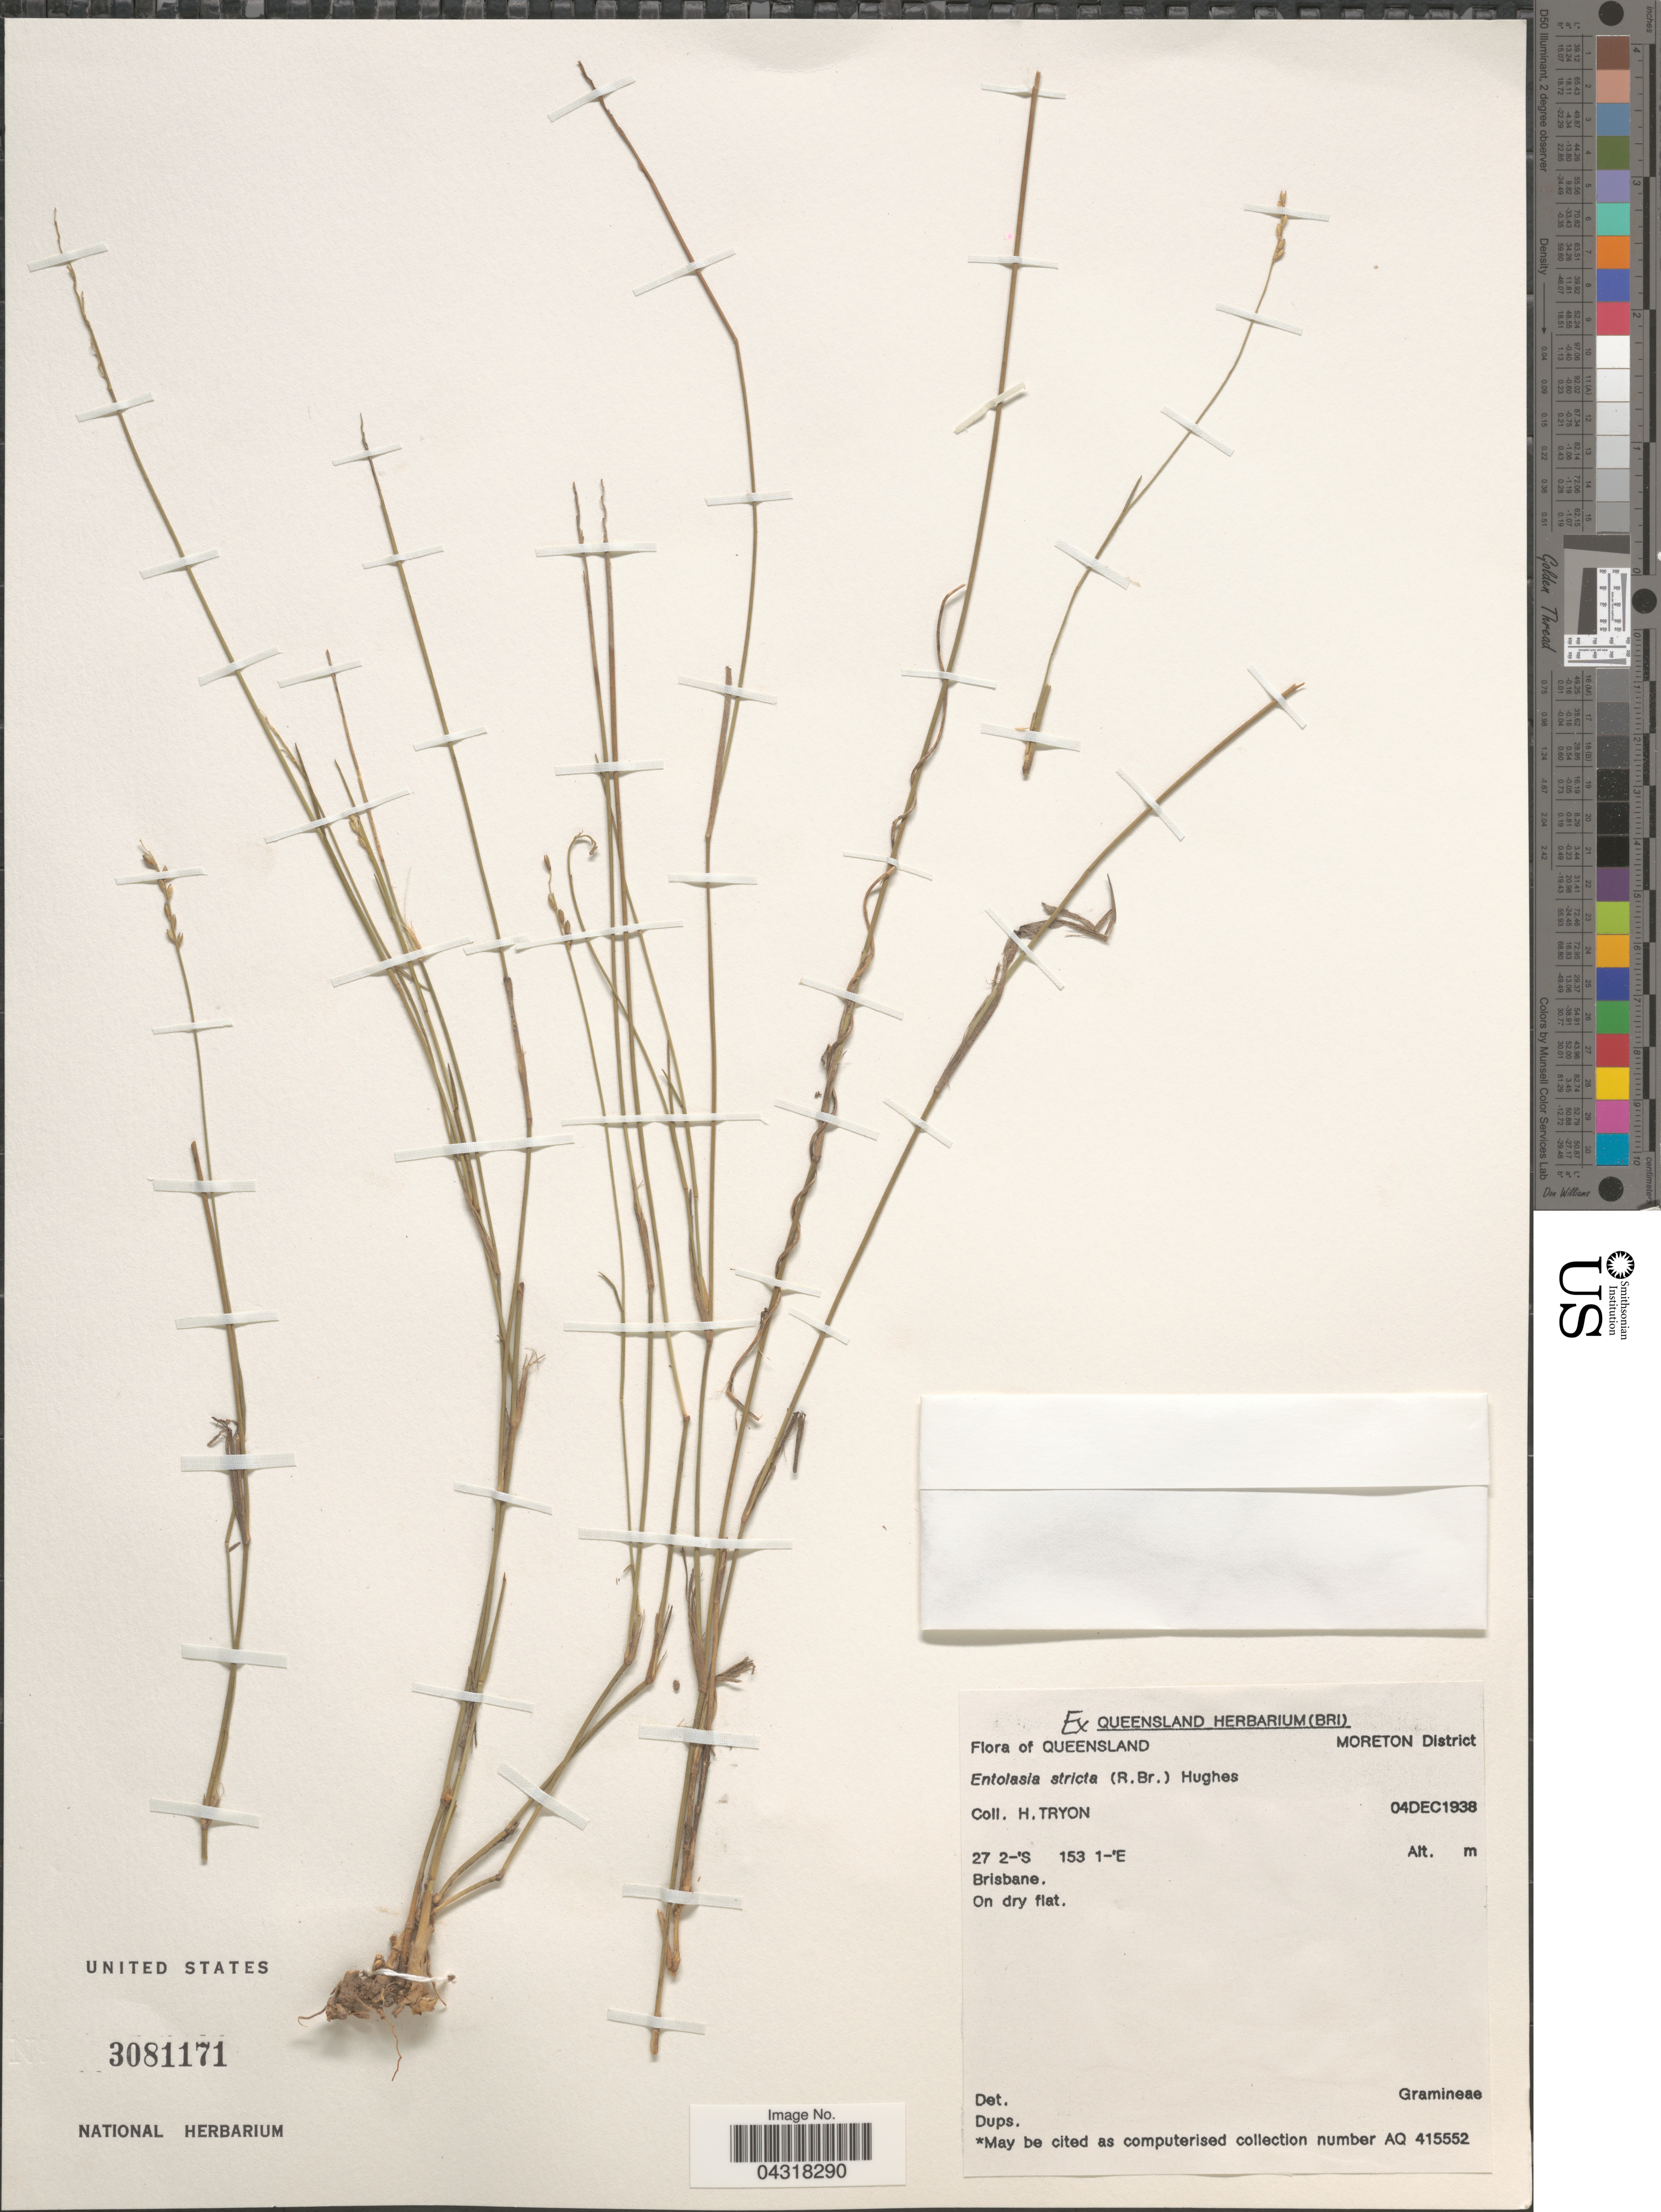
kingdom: Plantae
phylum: Tracheophyta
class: Liliopsida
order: Poales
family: Poaceae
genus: Entolasia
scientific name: Entolasia stricta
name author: (R. Br.) C.E. Hughes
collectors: H. Tryon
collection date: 1938-12-04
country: Australia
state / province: Queensland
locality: Moreton District. Brisbane. On dry flat.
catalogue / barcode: US 3081171